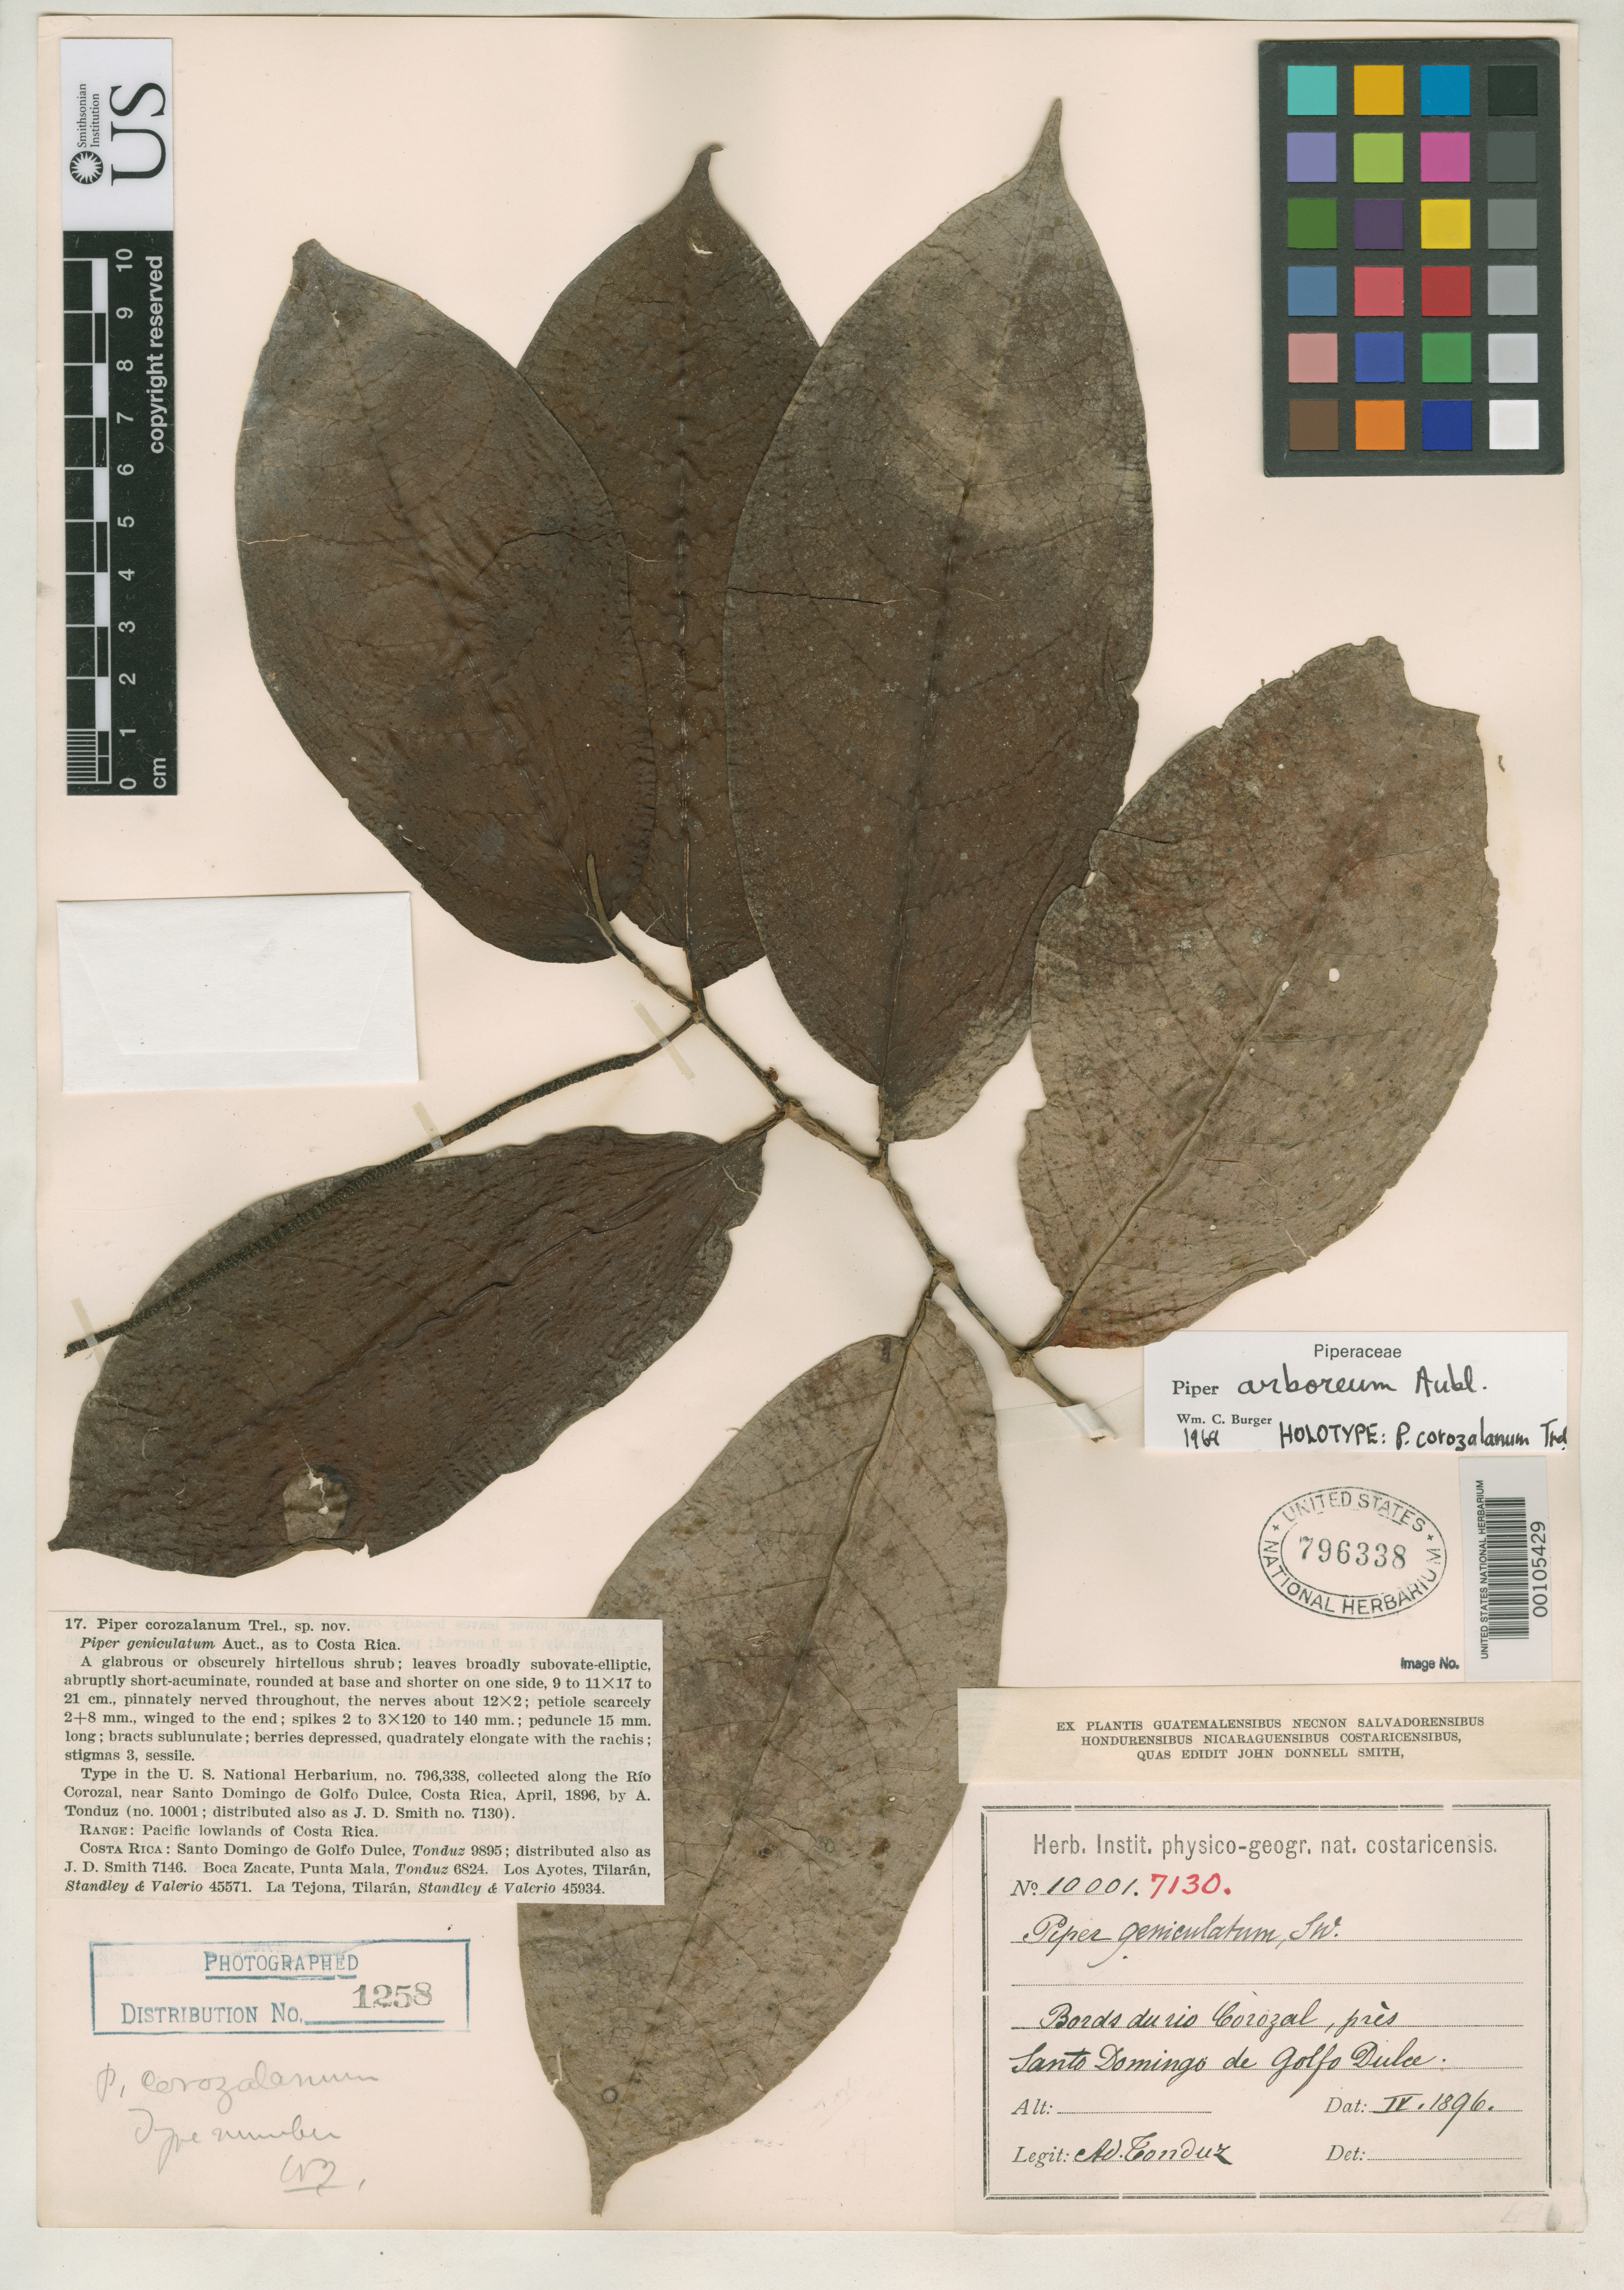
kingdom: Plantae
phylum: Tracheophyta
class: Magnoliopsida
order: Piperales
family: Piperaceae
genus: Piper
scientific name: Piper corozalanum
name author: Trel.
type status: Holotype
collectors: A. Tonduz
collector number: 7130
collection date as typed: Apr 1896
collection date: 1896-04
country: Costa Rica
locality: Rio Corozal, near Santo Domingo de Golfo Dulce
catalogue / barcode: US 796338